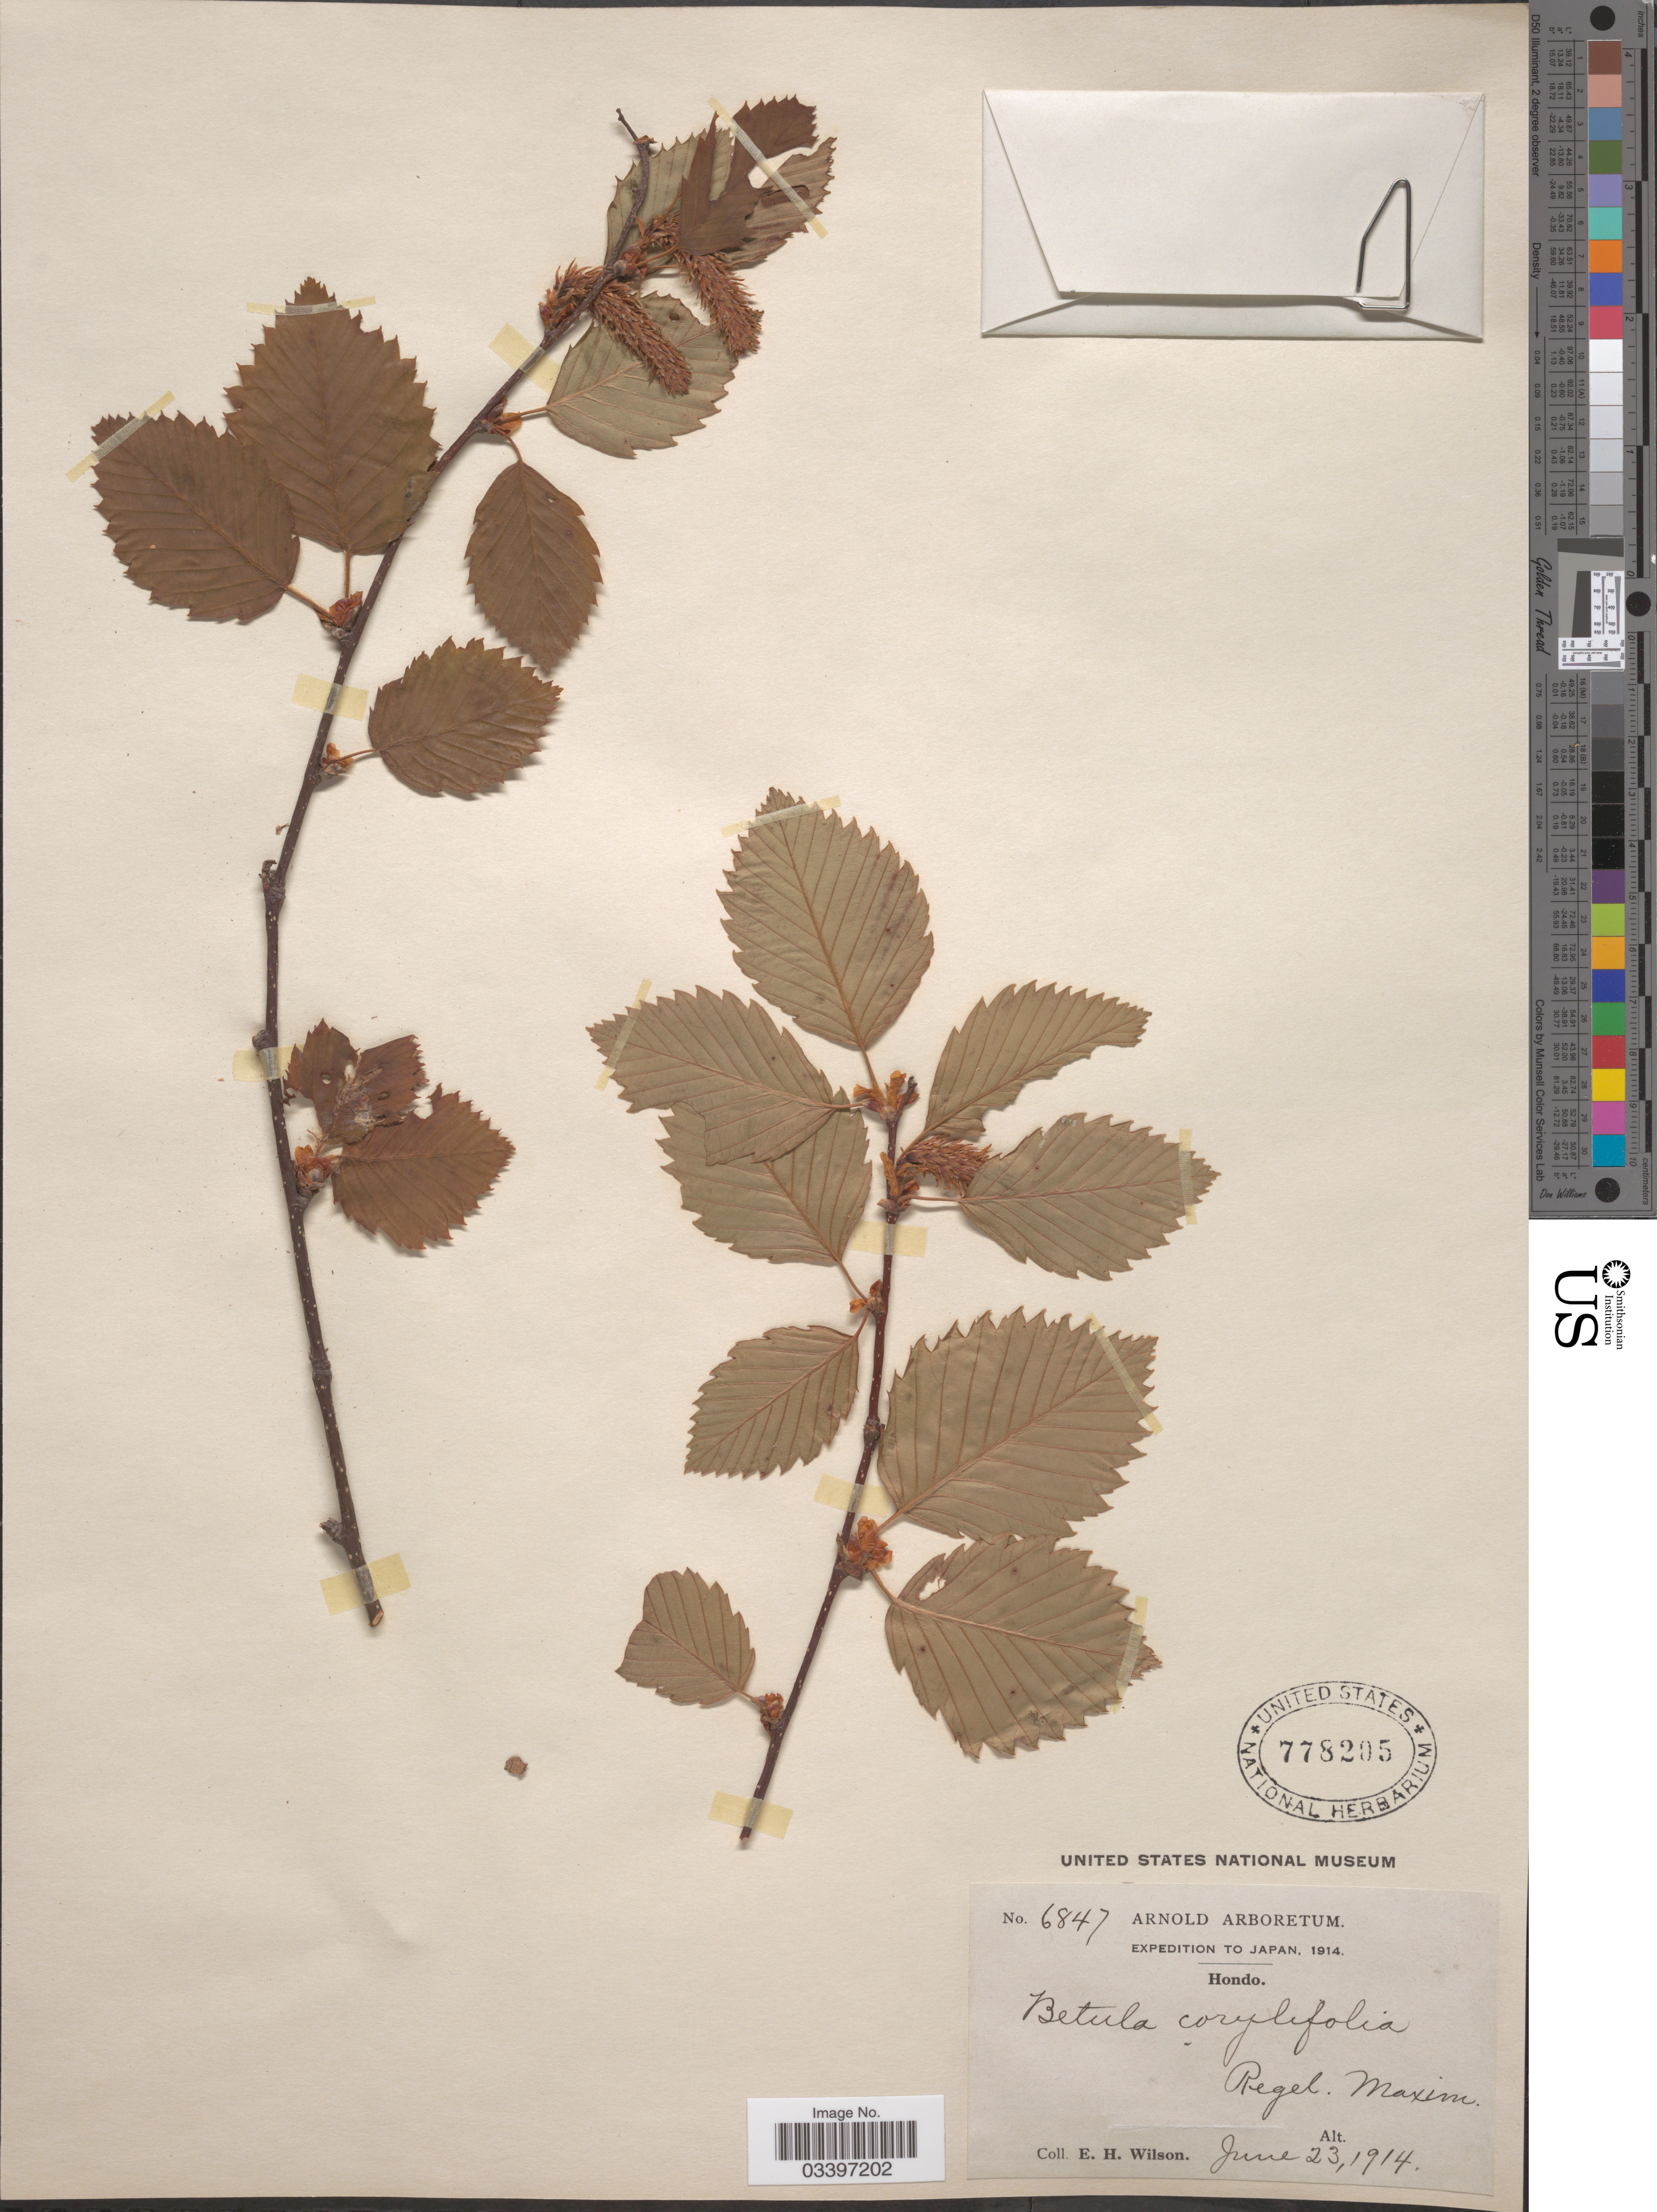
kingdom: Plantae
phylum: Tracheophyta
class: Magnoliopsida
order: Fagales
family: Betulaceae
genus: Betula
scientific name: Betula corylifolia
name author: Regel & Maxim.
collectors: E. Wilson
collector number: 6847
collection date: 1914-06-23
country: Japan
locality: Hondo.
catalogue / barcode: US 778205